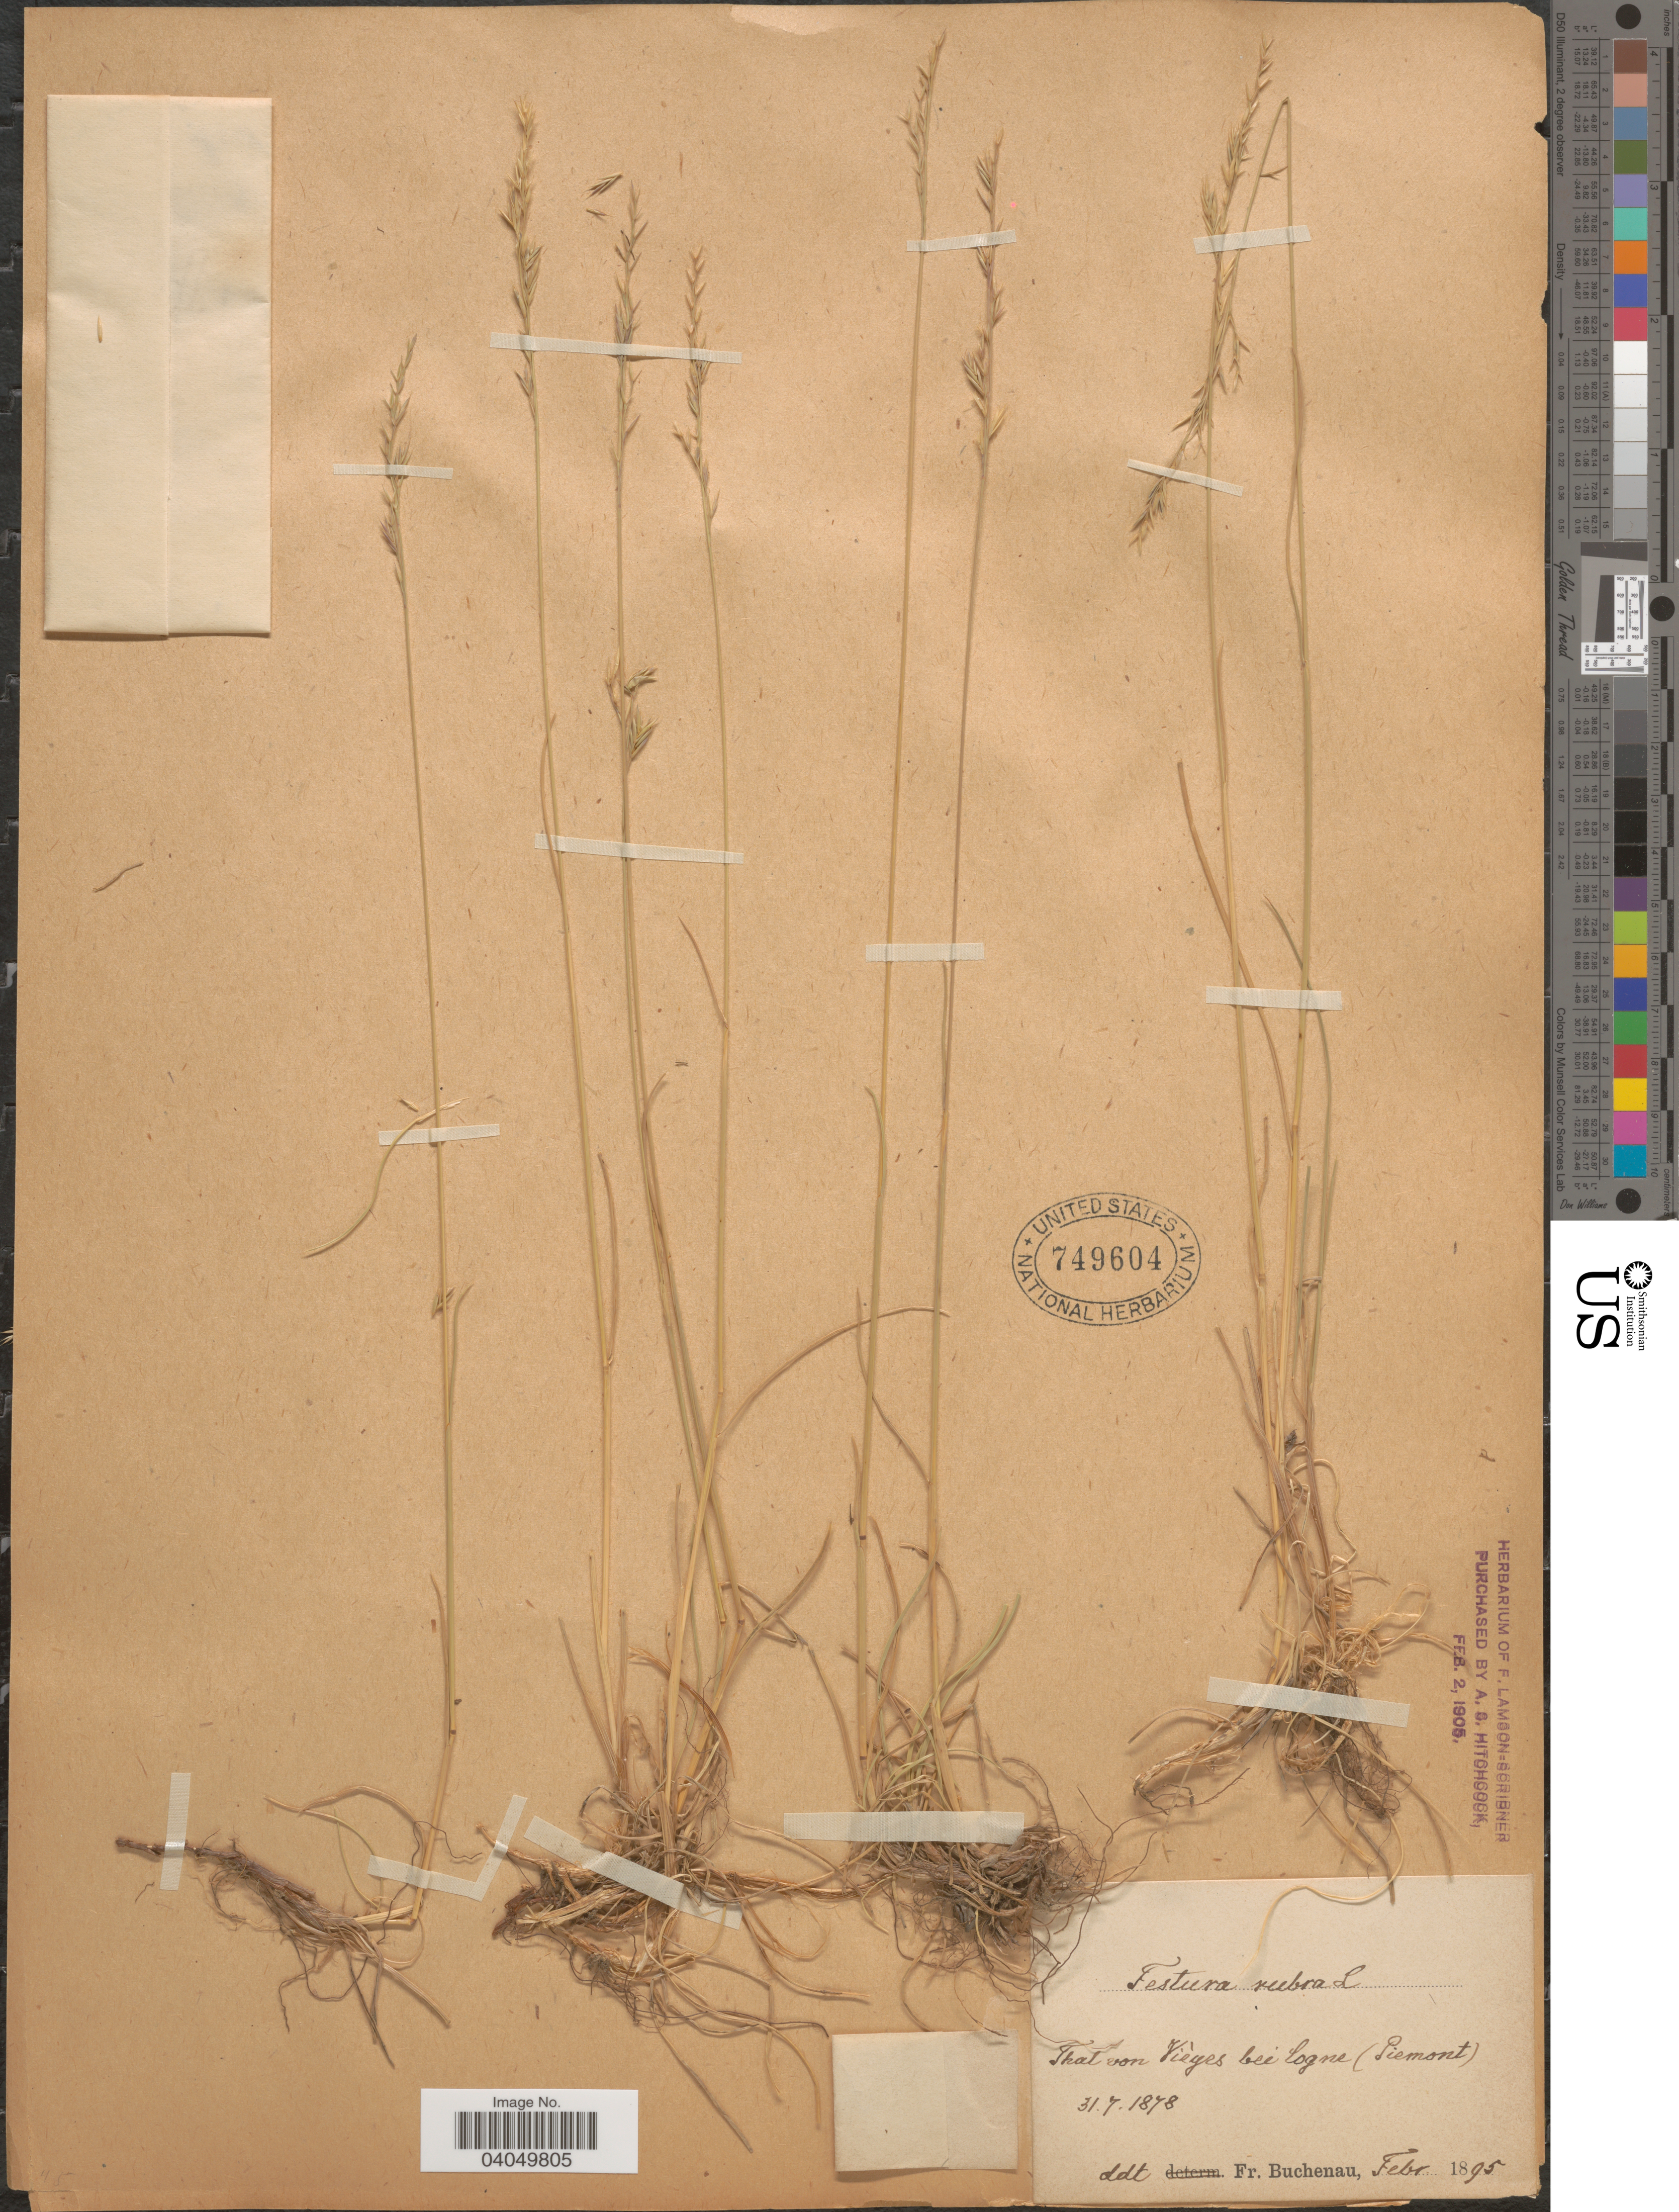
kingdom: Plantae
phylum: Tracheophyta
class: Liliopsida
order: Poales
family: Poaceae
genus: Festuca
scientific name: Festuca rubra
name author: L.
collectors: F. Buchenau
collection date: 1878-07-31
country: Italy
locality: Thal von Vièyes bei logne (Piemont).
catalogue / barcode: US 749604